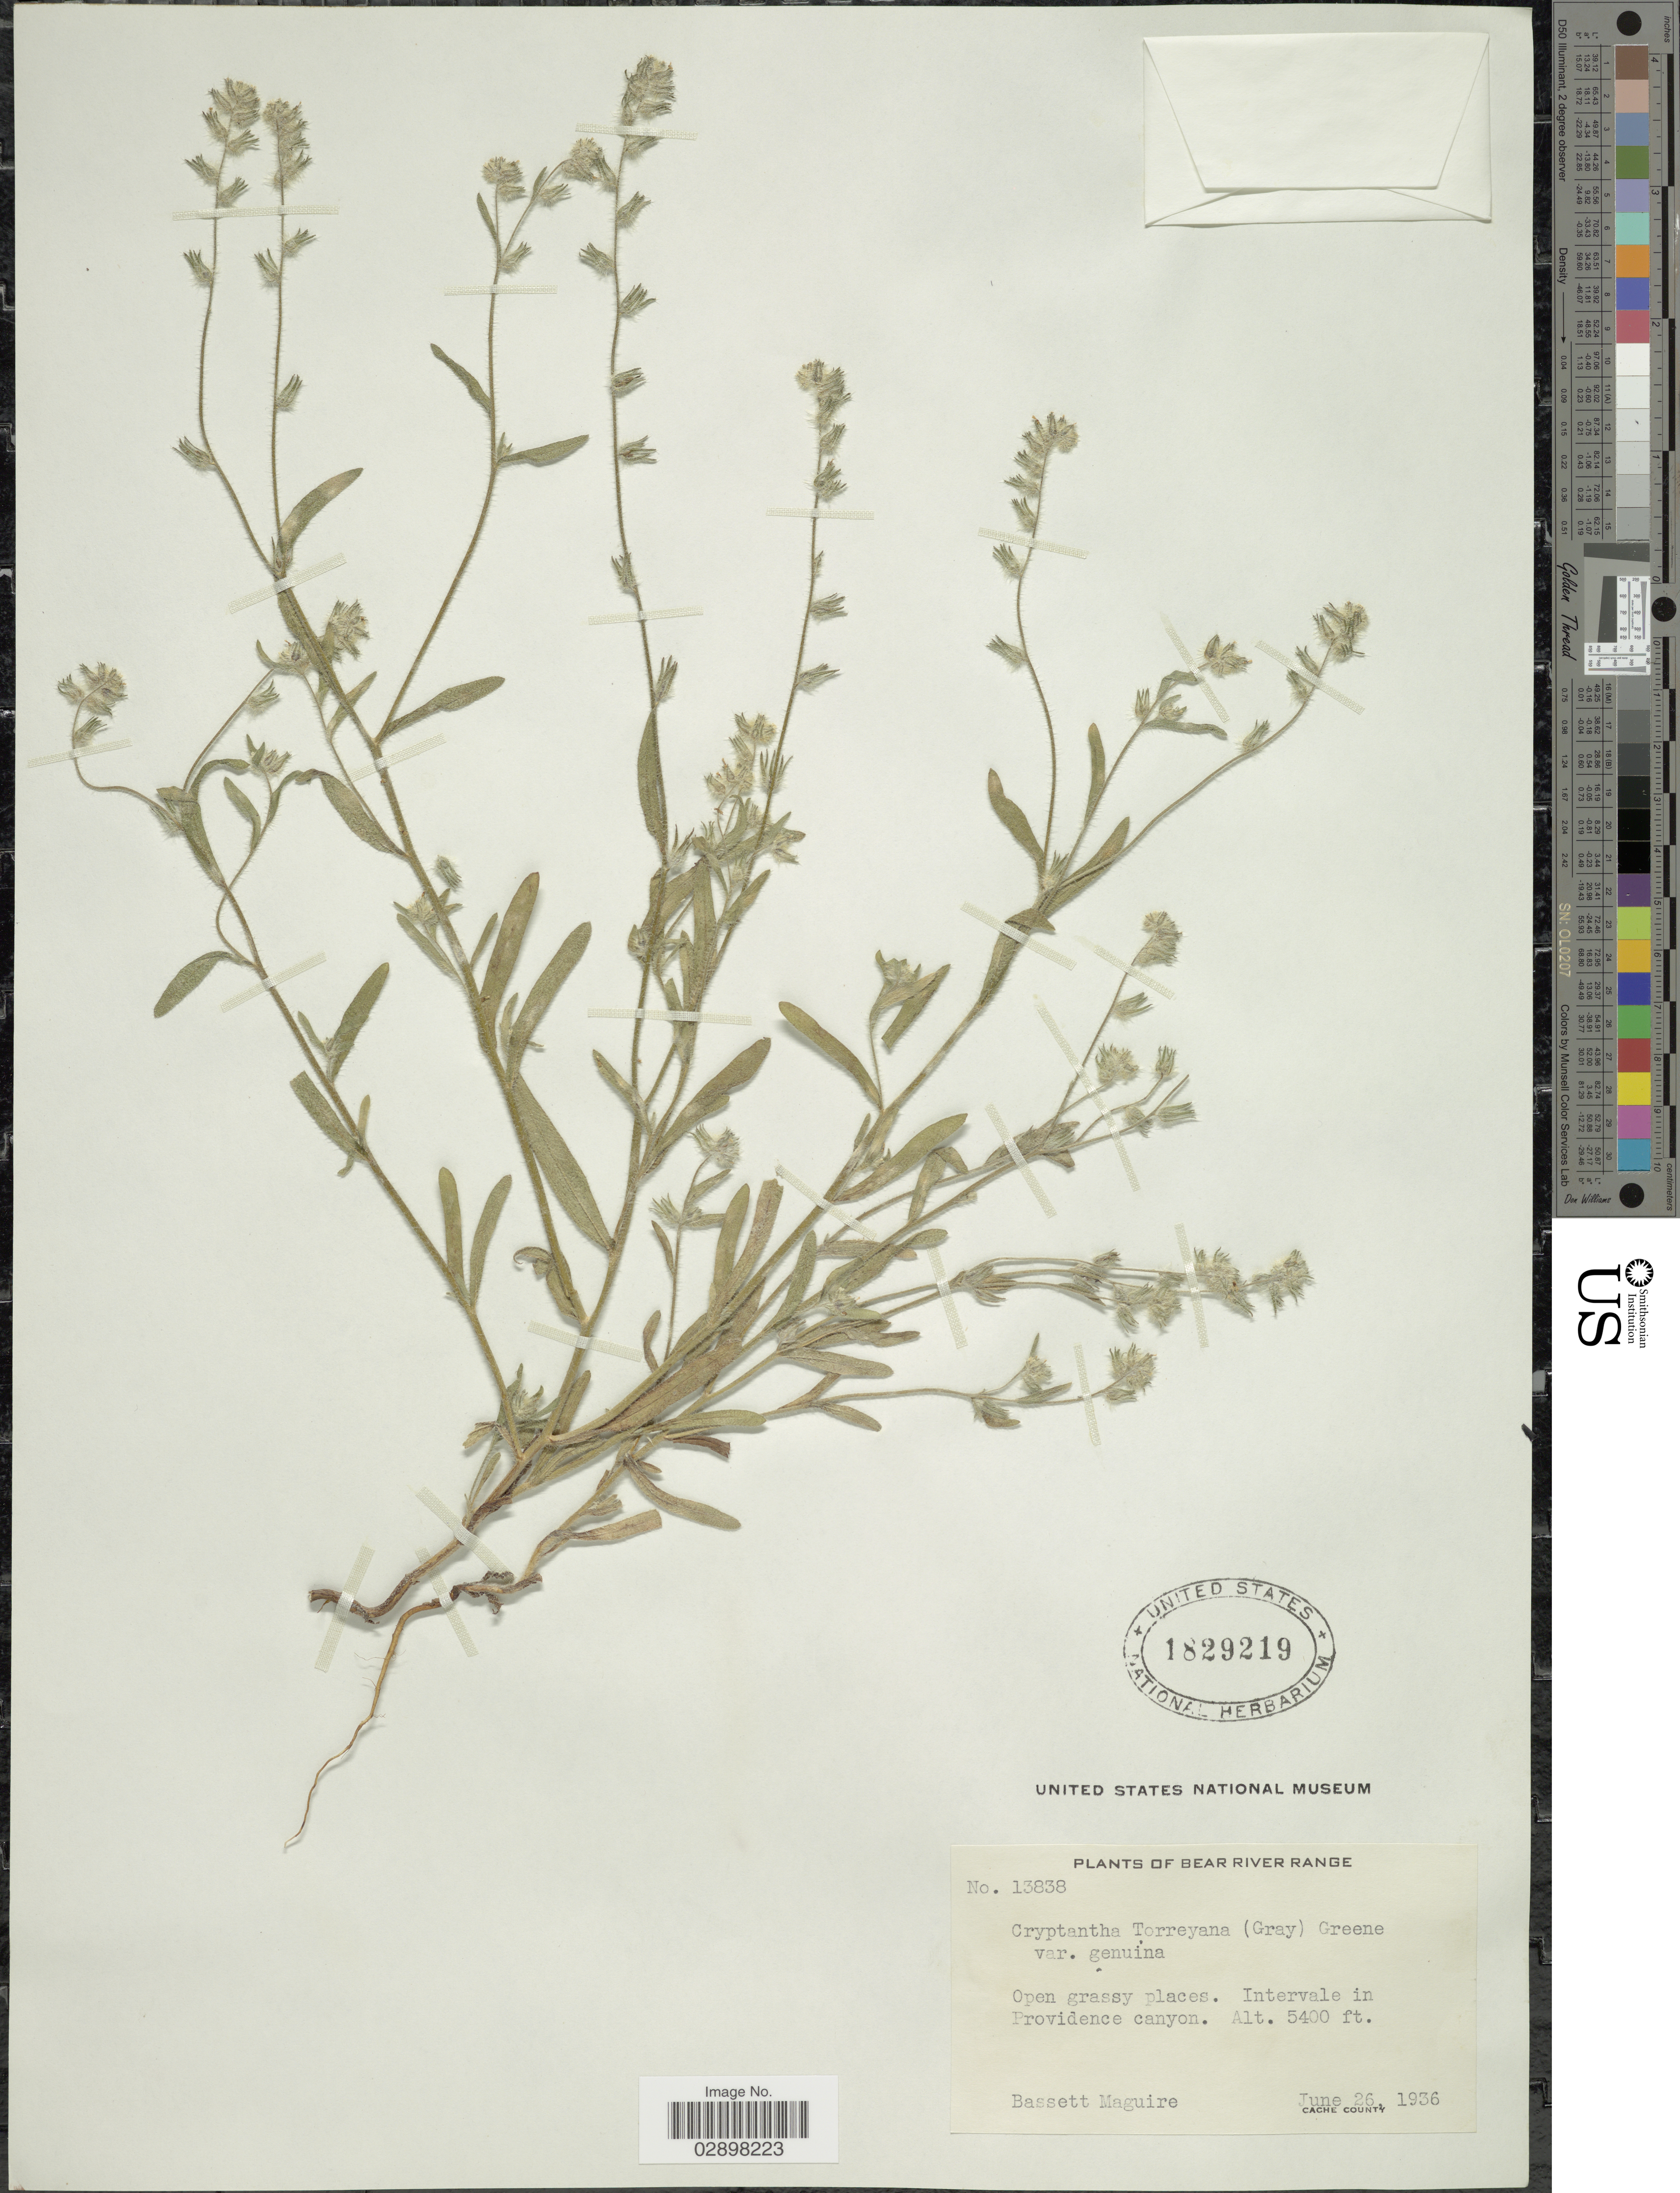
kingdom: Plantae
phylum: Tracheophyta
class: Magnoliopsida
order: Boraginales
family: Boraginaceae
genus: Cryptantha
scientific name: Cryptantha torreyana var. genuina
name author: I.M. Johnst.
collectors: B. Maguire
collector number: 13838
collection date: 1936-06-26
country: United States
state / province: Utah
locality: Bear River Range. Intervale in Providence canyon. Cache County.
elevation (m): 1646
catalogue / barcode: US 1829219